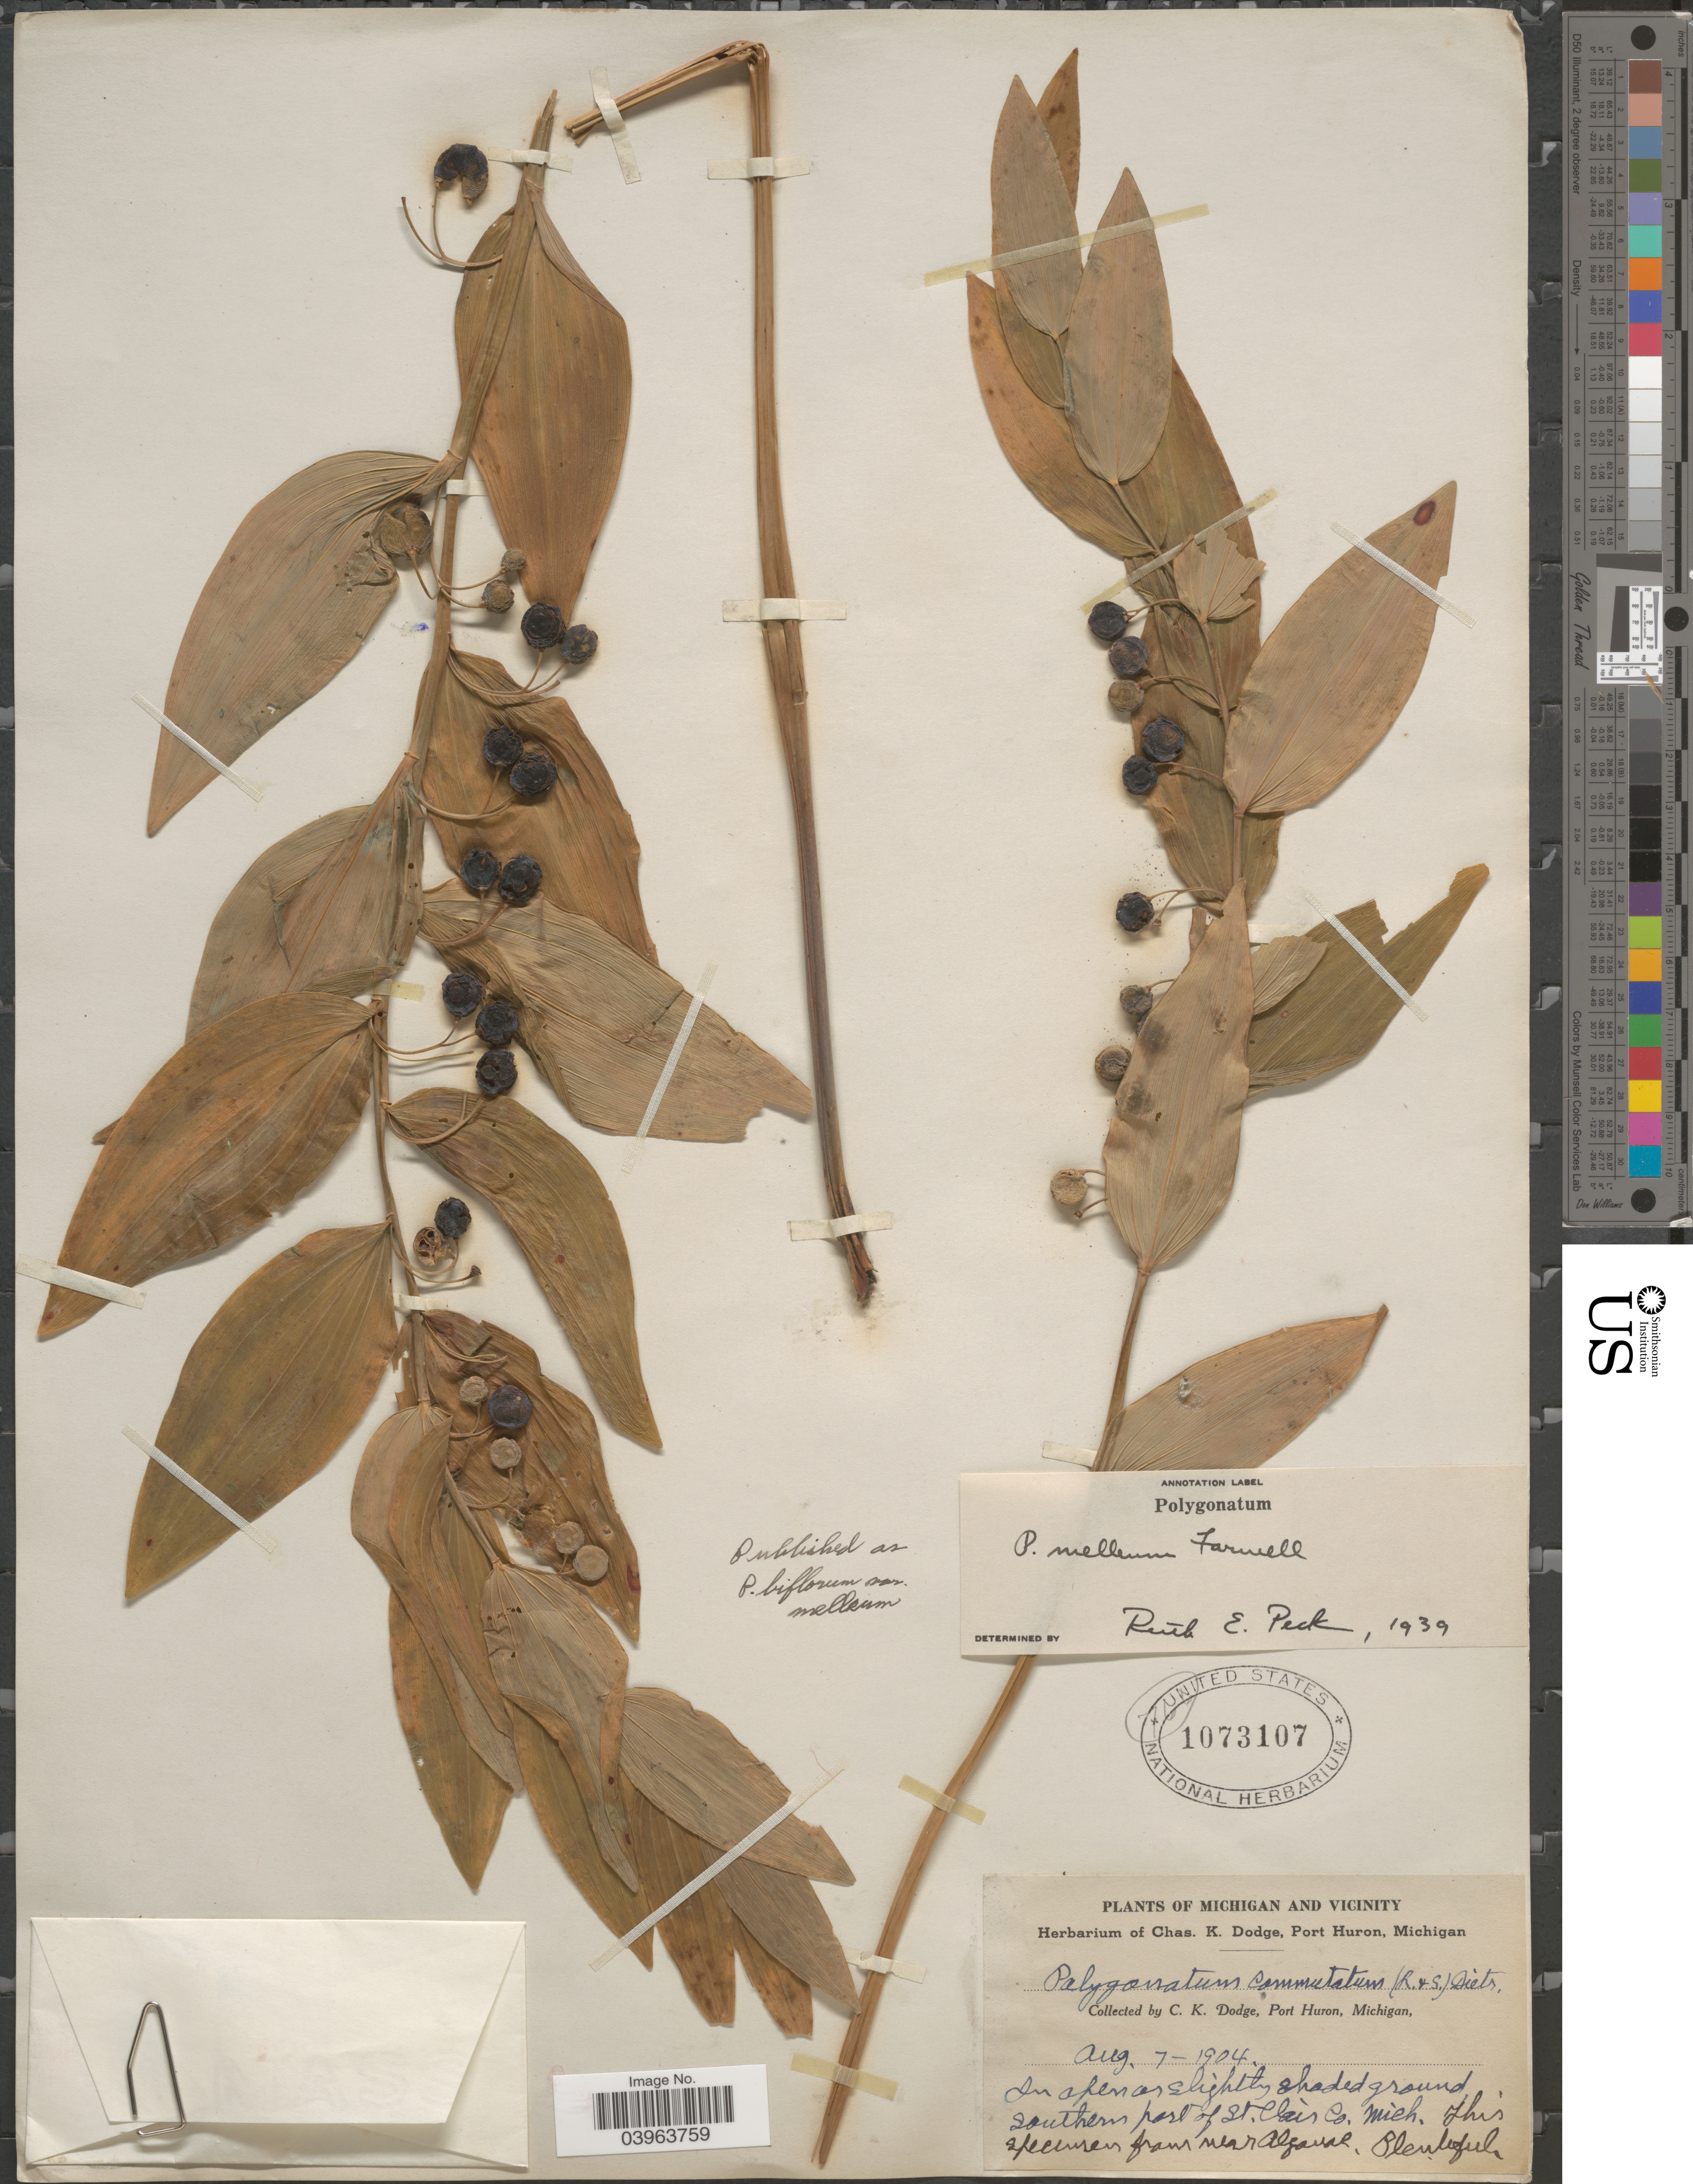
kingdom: Plantae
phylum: Tracheophyta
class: Liliopsida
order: Asparagales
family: Asparagaceae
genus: Polygonatum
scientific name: Polygonatum biflorum var. melleum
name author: (Farw.) Ownbey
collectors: C. Dodge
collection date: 1904-08-07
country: United States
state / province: Michigan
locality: Michigan and vicinity. Port Huron. Southern part of St. Clair Co.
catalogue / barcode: US 1073107